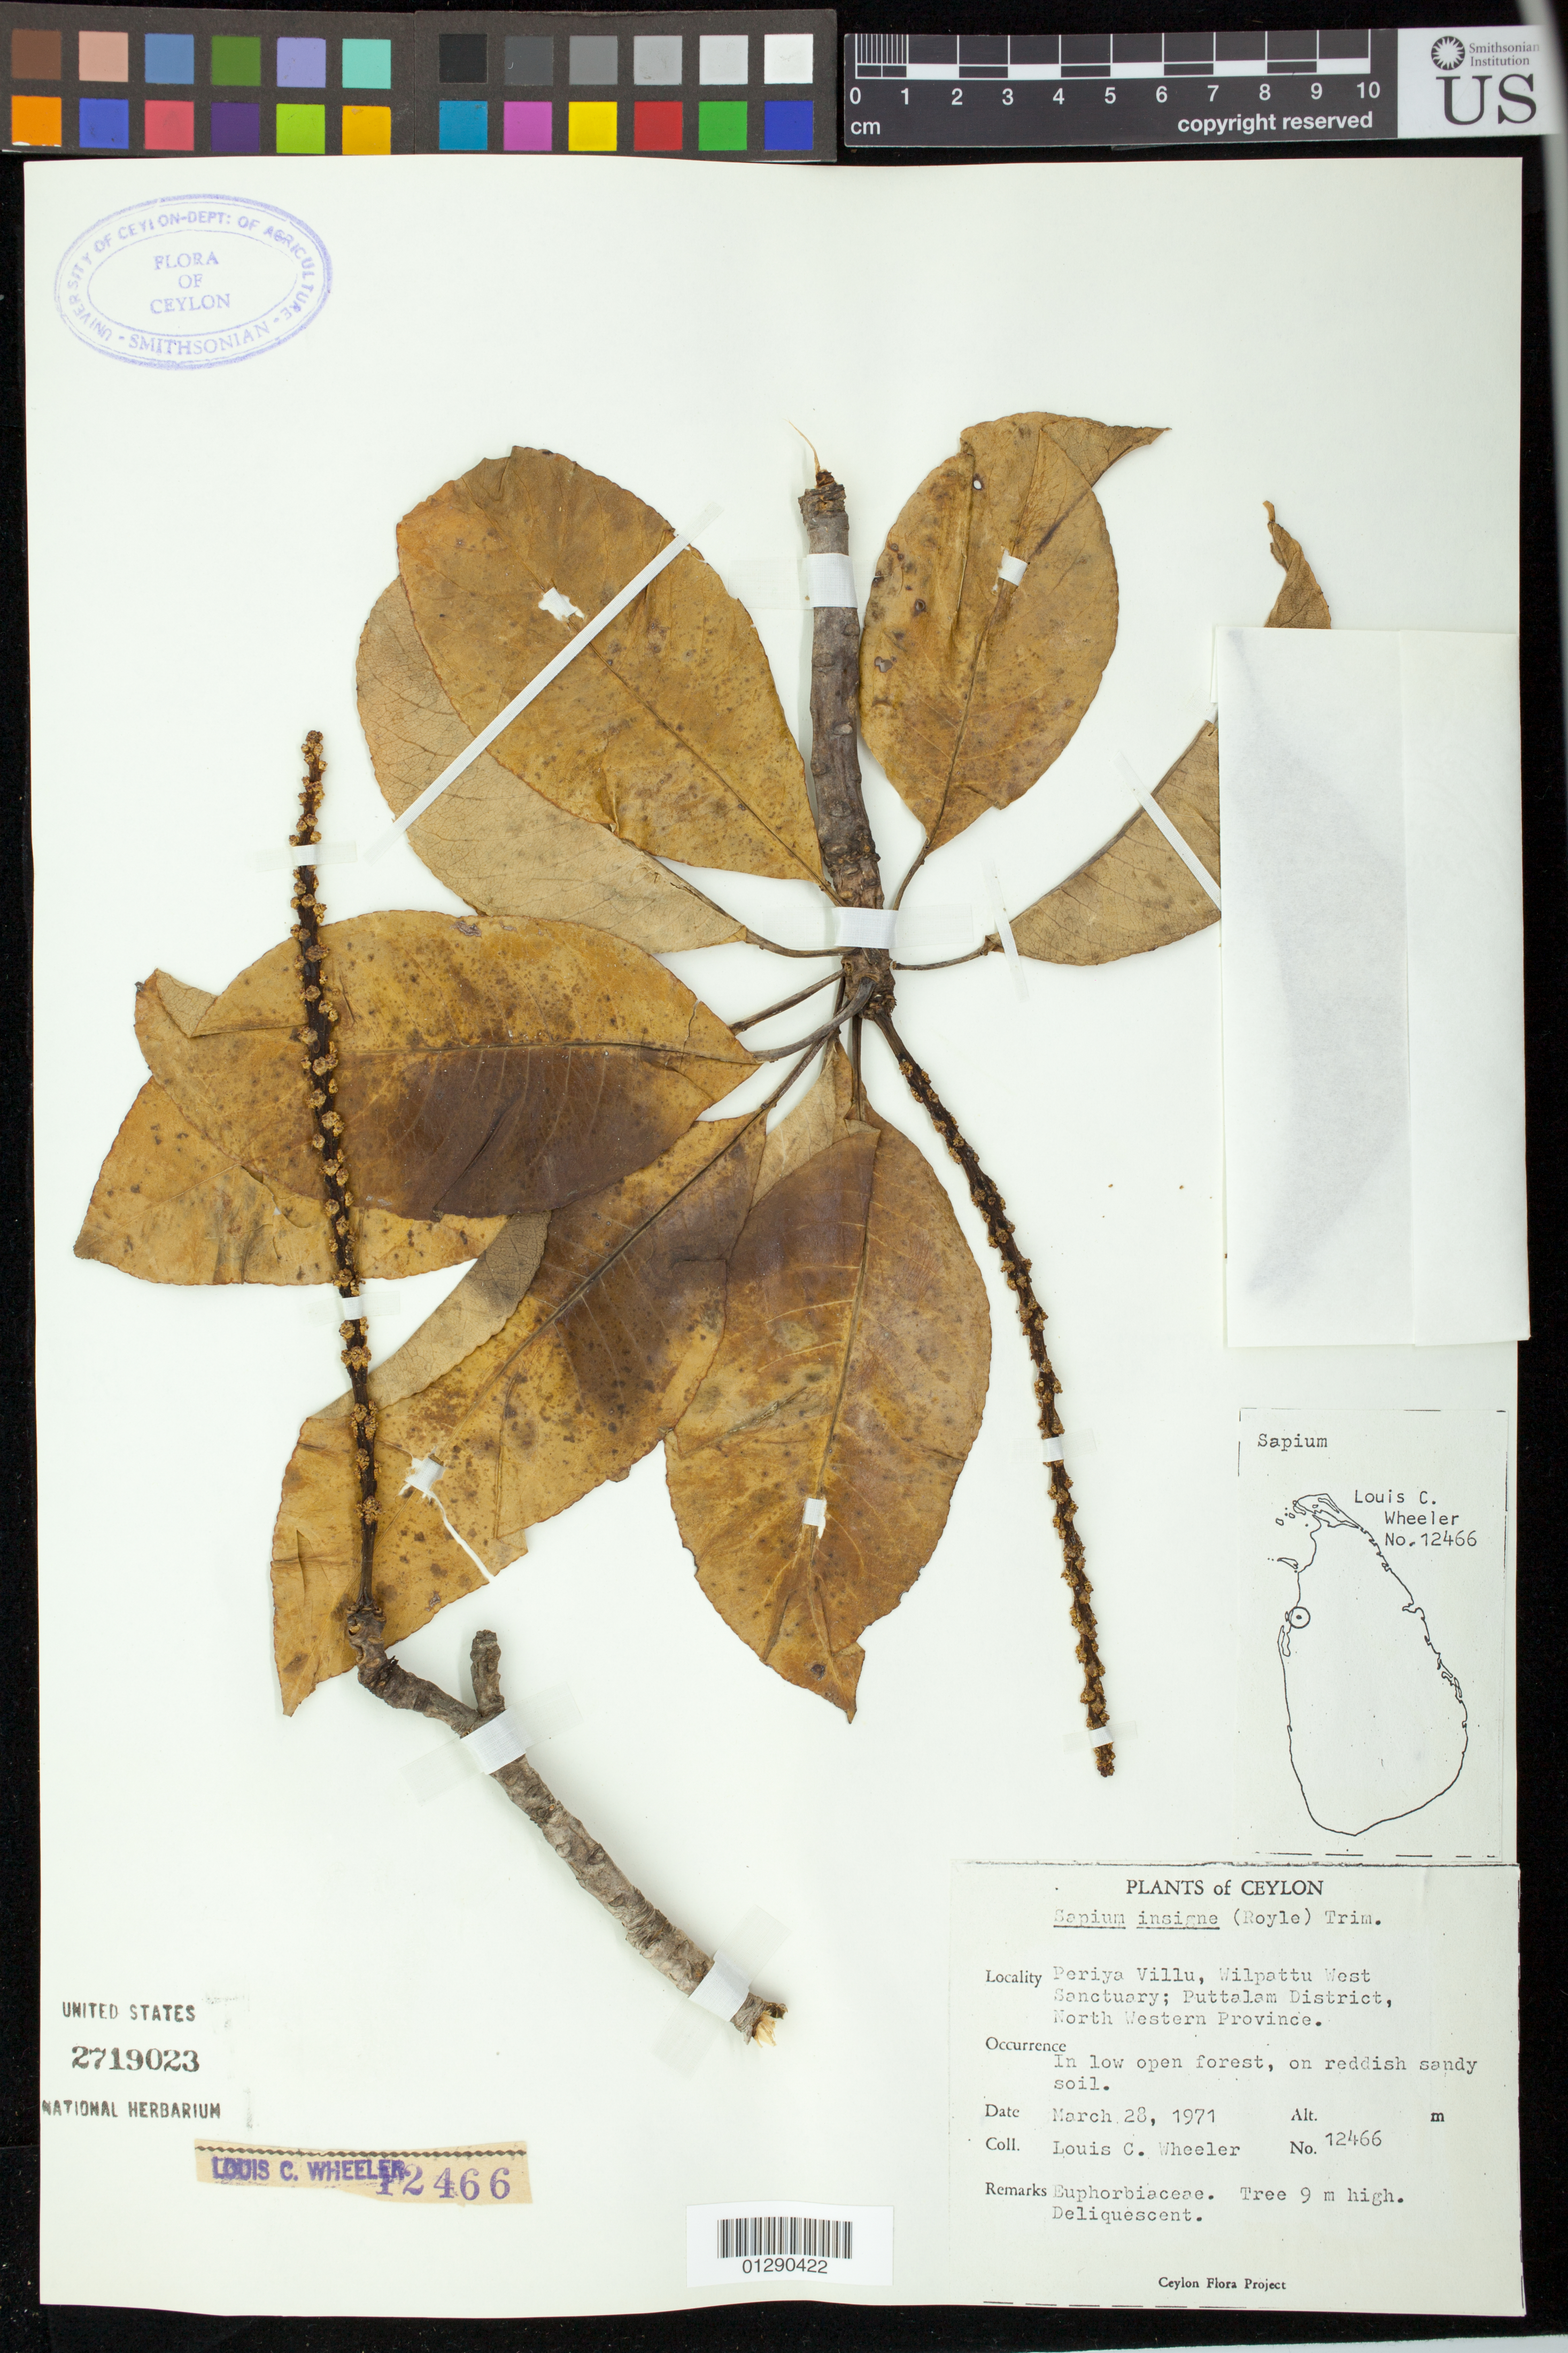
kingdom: Plantae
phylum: Tracheophyta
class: Magnoliopsida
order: Malpighiales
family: Euphorbiaceae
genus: Sapium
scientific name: Sapium insigne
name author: (Royle) Benth. & Hook. f.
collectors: L. C. Wheeler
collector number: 12466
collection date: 1971-03-28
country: Sri Lanka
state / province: North Western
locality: Periya Villu, Wilpattu West Sanctuary; Puttalam District, North Western Province.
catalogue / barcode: US 2719023